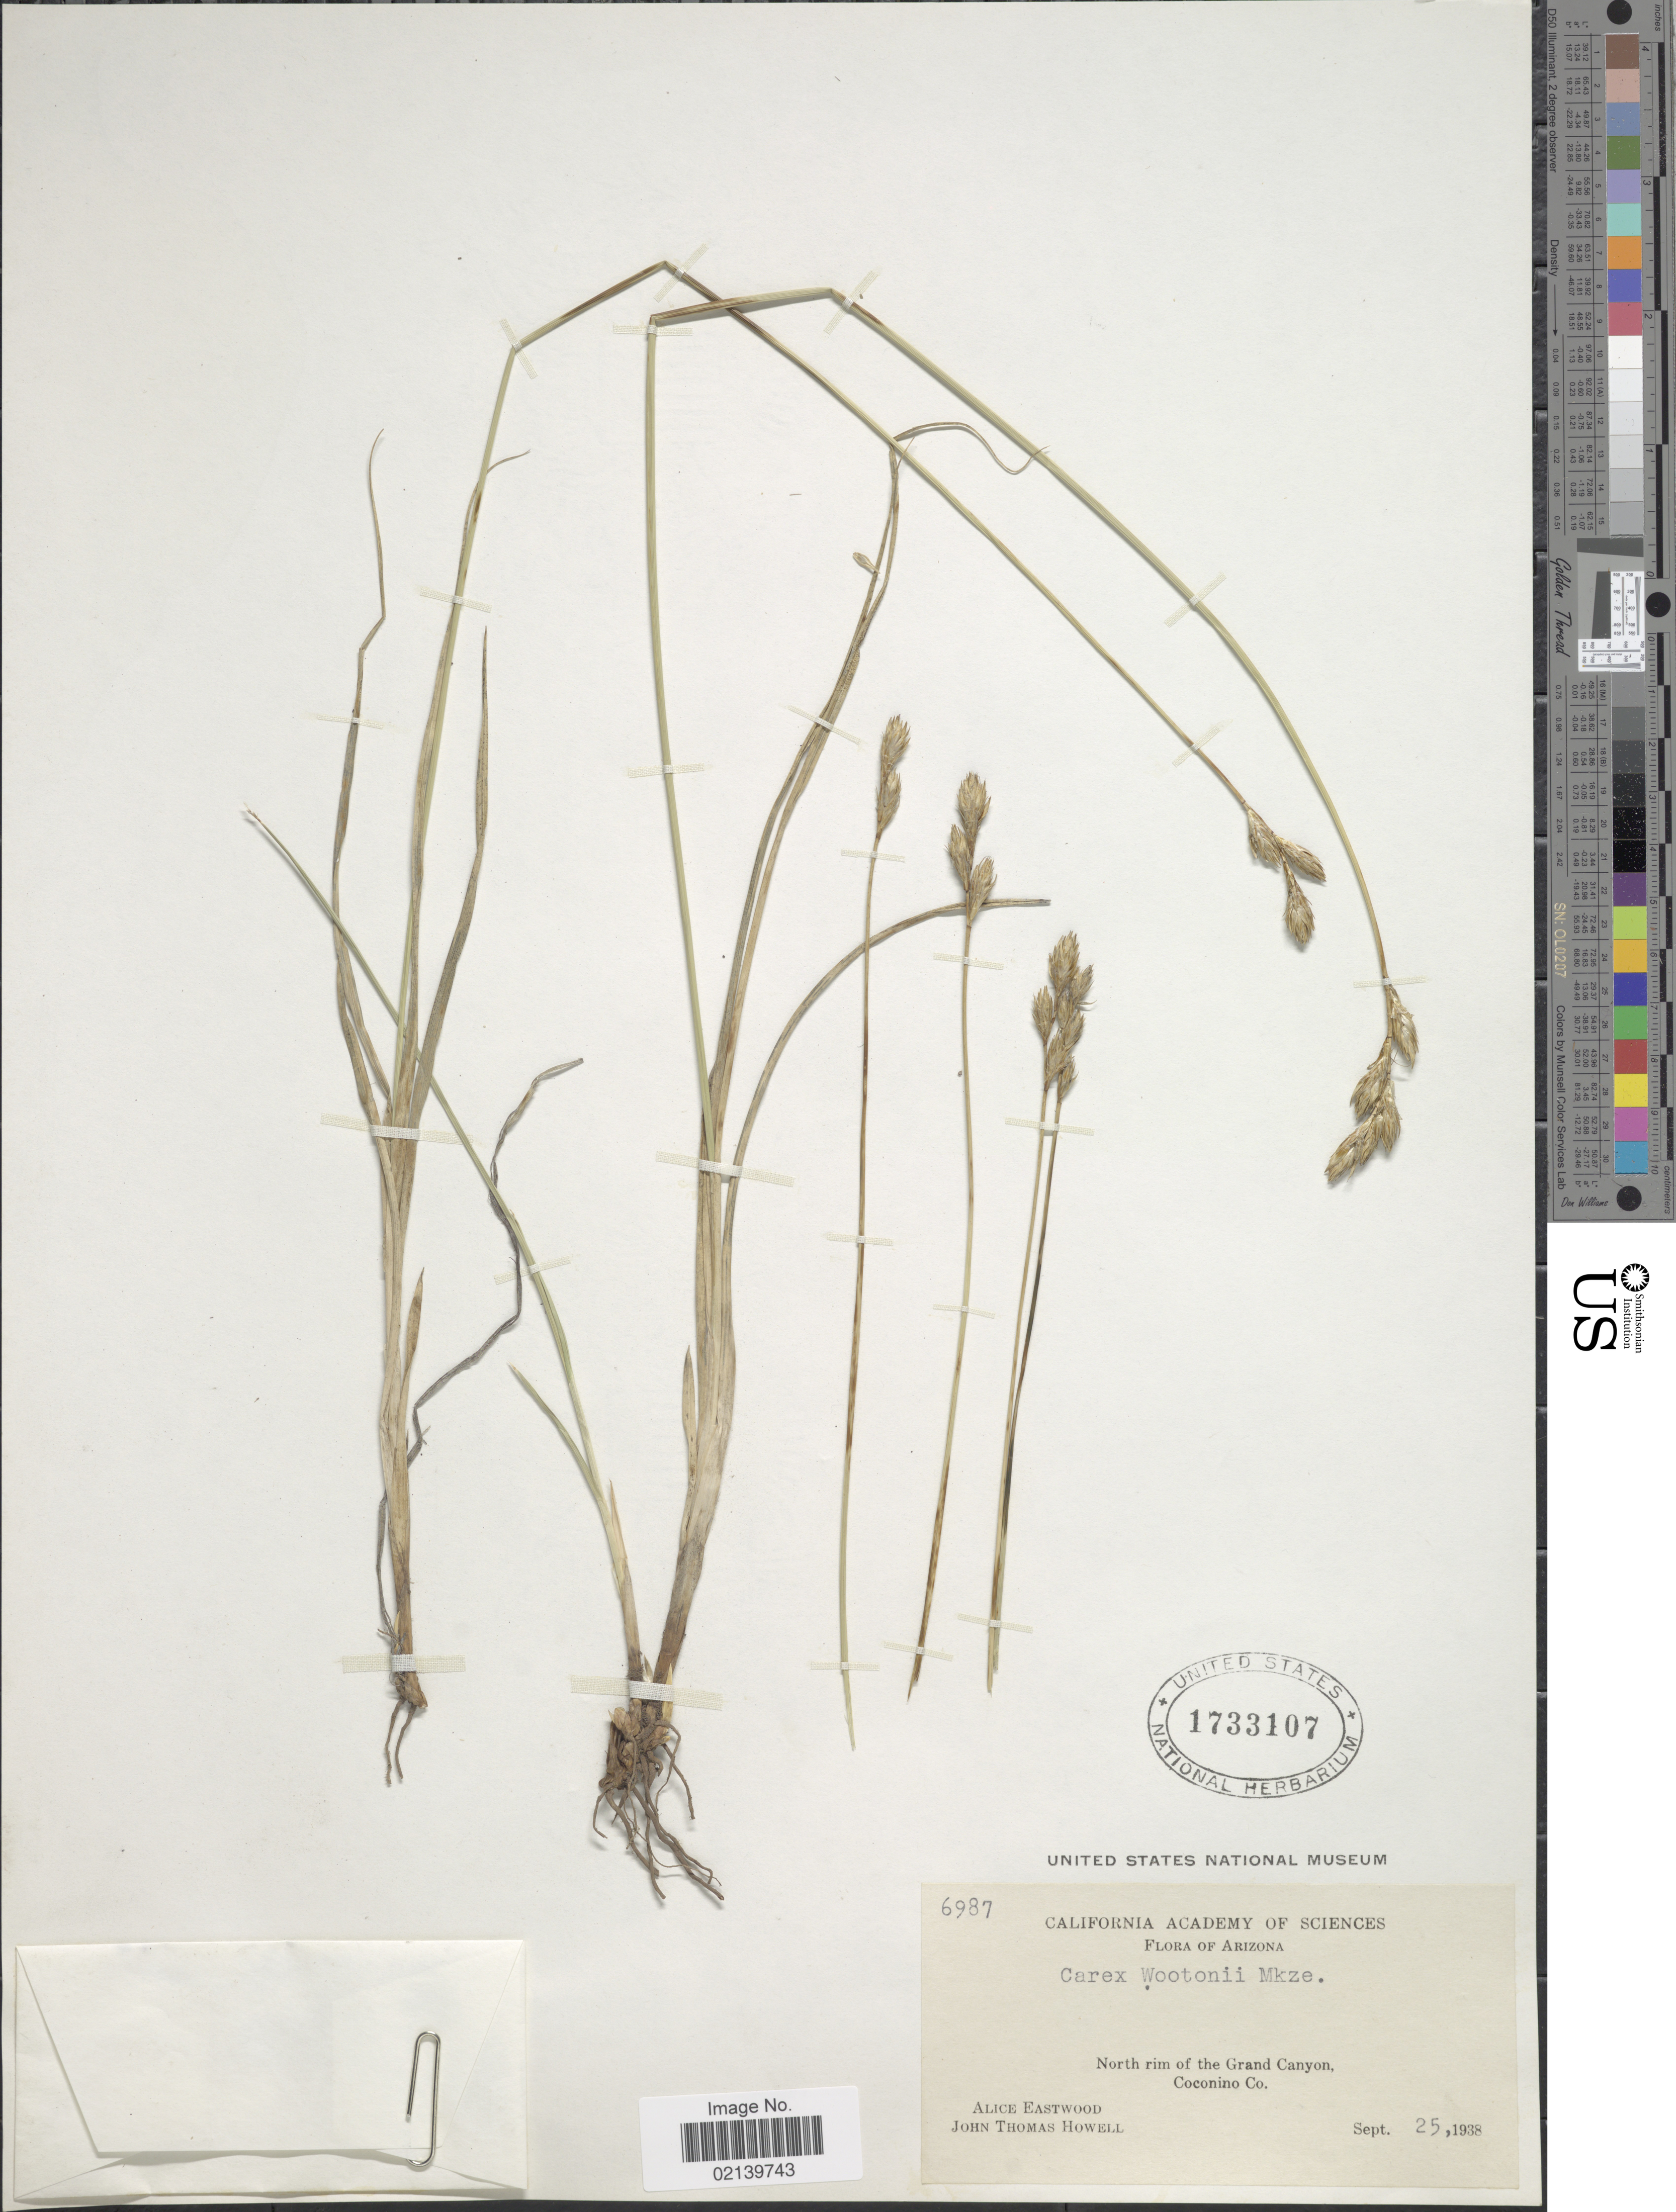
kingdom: Plantae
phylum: Tracheophyta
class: Liliopsida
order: Poales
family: Cyperaceae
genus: Carex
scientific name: Carex wootonii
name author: Mack.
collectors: A. Eastwood & J. T. Howell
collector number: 6987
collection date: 1938-09-25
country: United States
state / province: Arizona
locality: Arizona. North rim of the Grand Canyon, Coconino Co.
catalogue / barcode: US 1733107